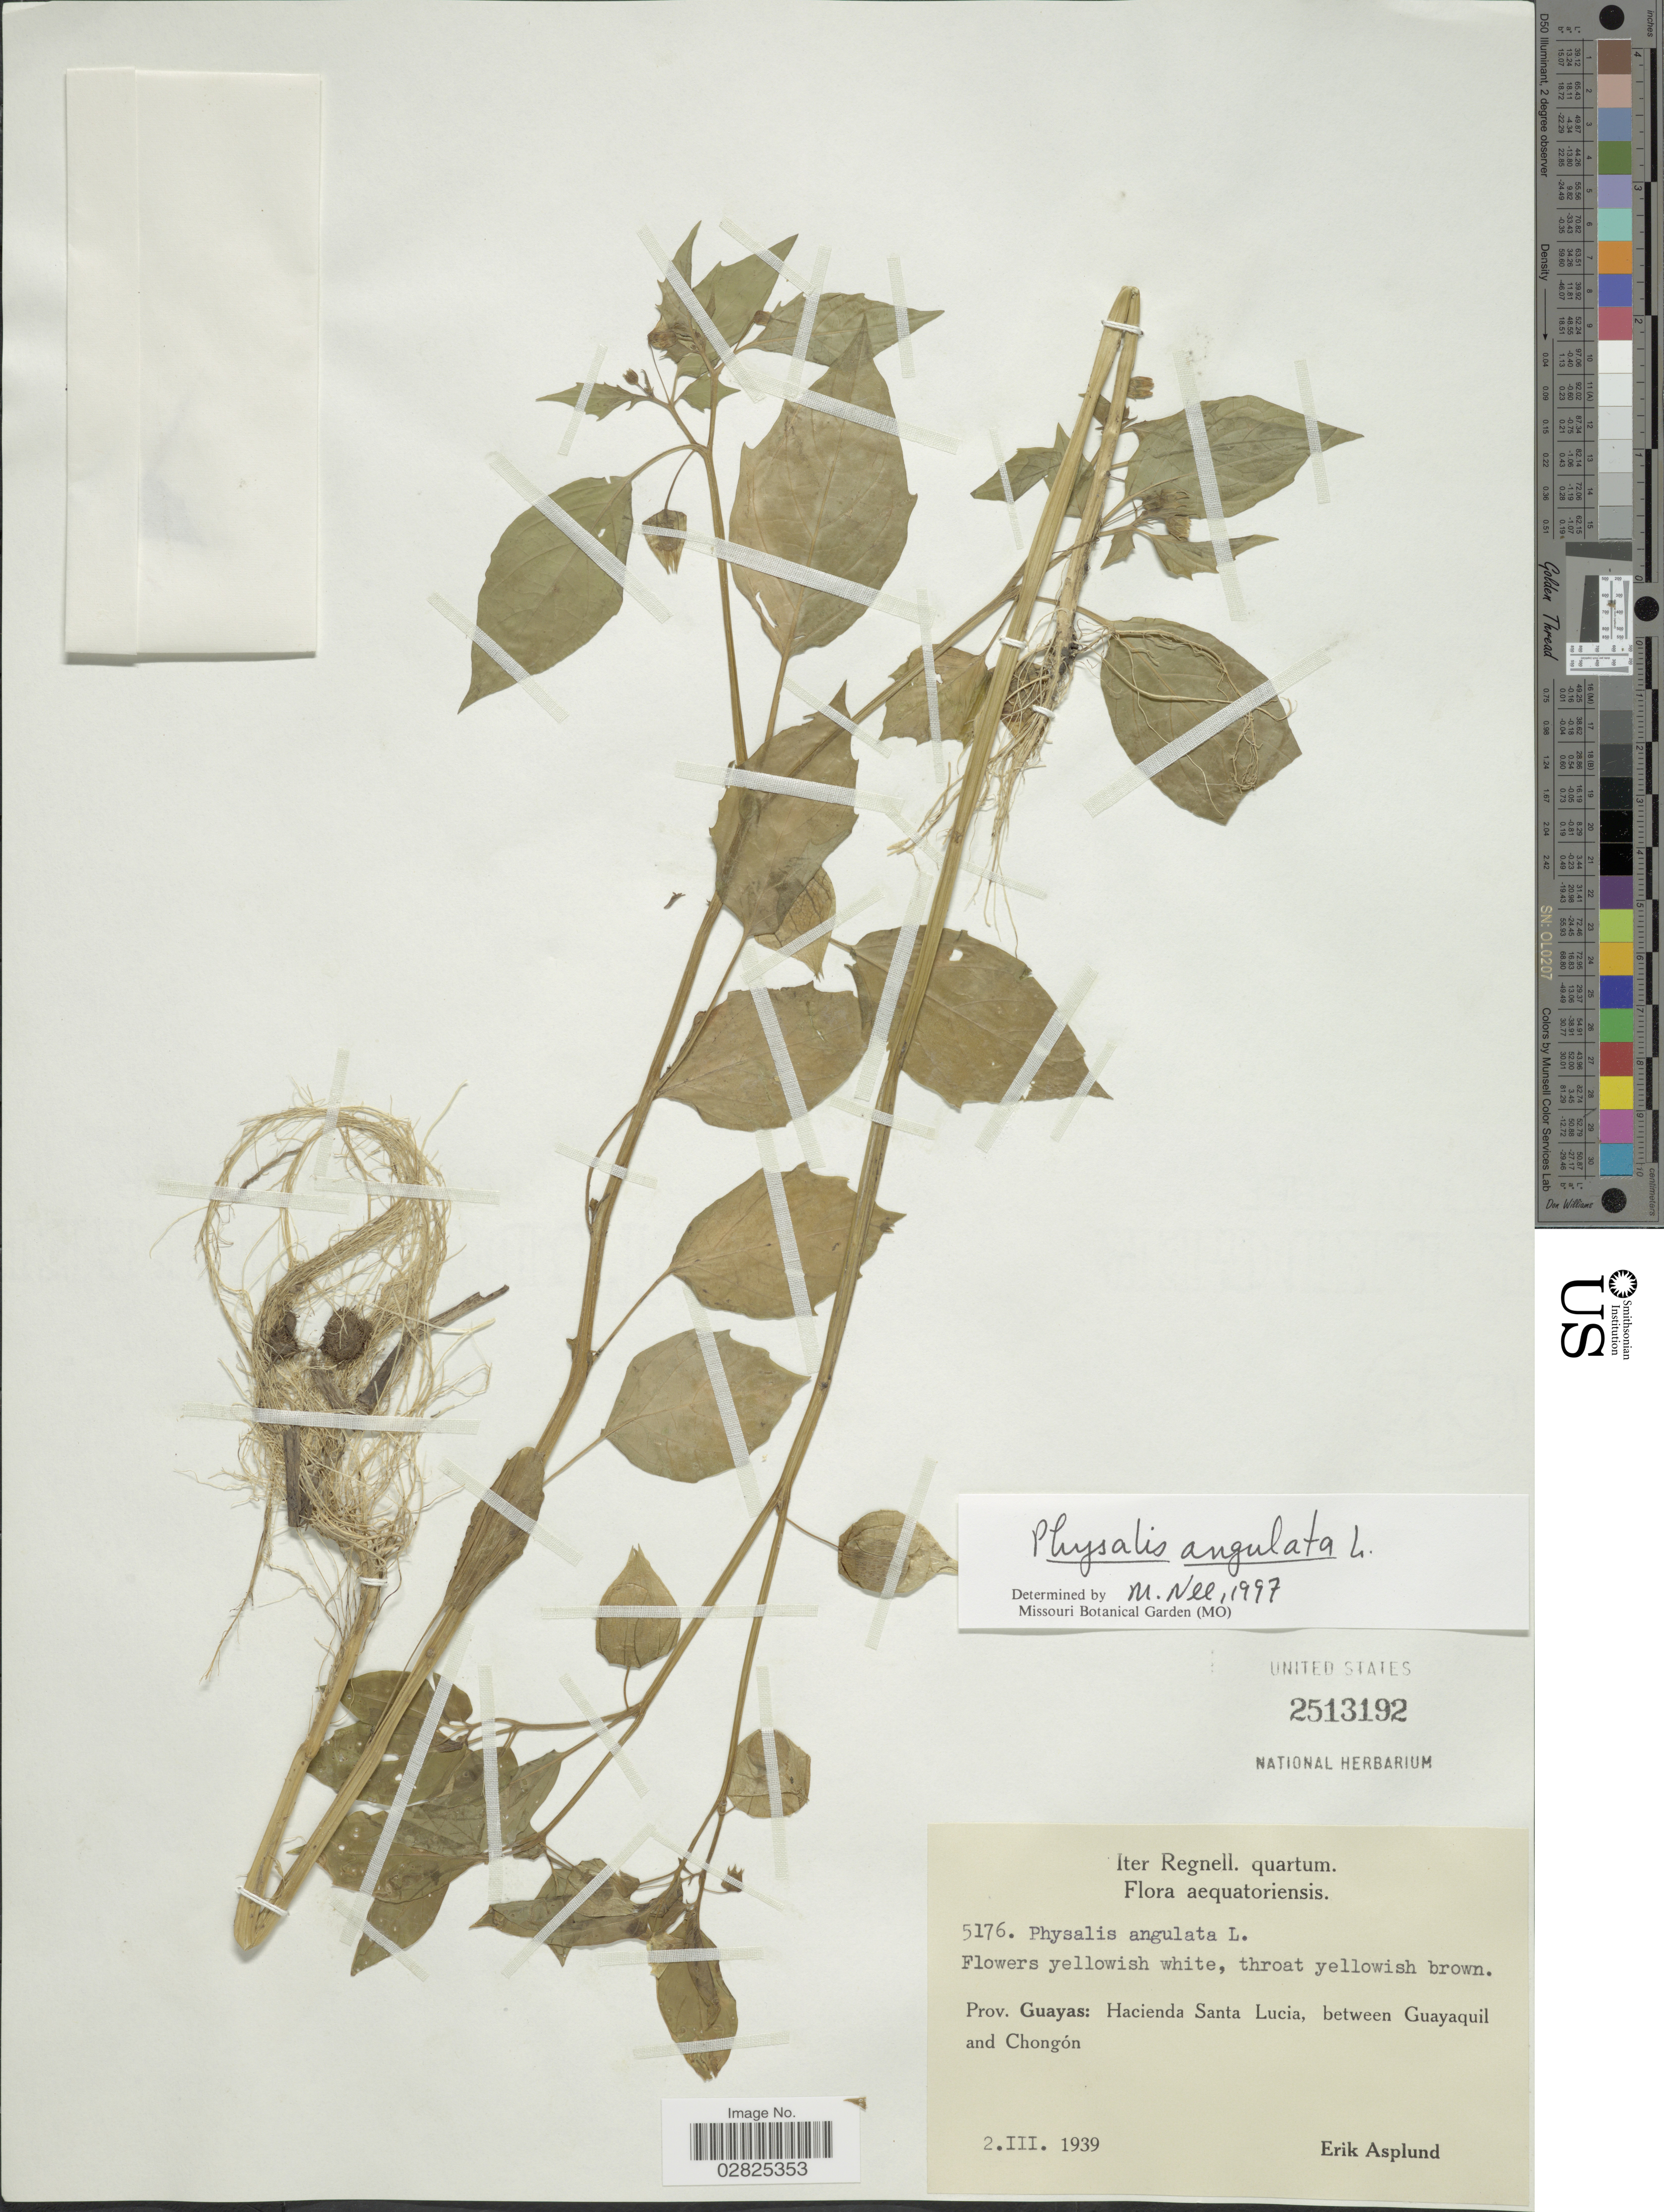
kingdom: Plantae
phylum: Tracheophyta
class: Magnoliopsida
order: Solanales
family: Solanaceae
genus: Physalis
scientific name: Physalis angulata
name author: L.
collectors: E. Asplund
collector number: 5176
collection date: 1939-03-02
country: Ecuador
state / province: Guayas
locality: Aequatoriensis, Prov. Guayas: Hacienda Santa Lucia, between Guayaquil and Chongón.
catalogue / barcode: US 2513192